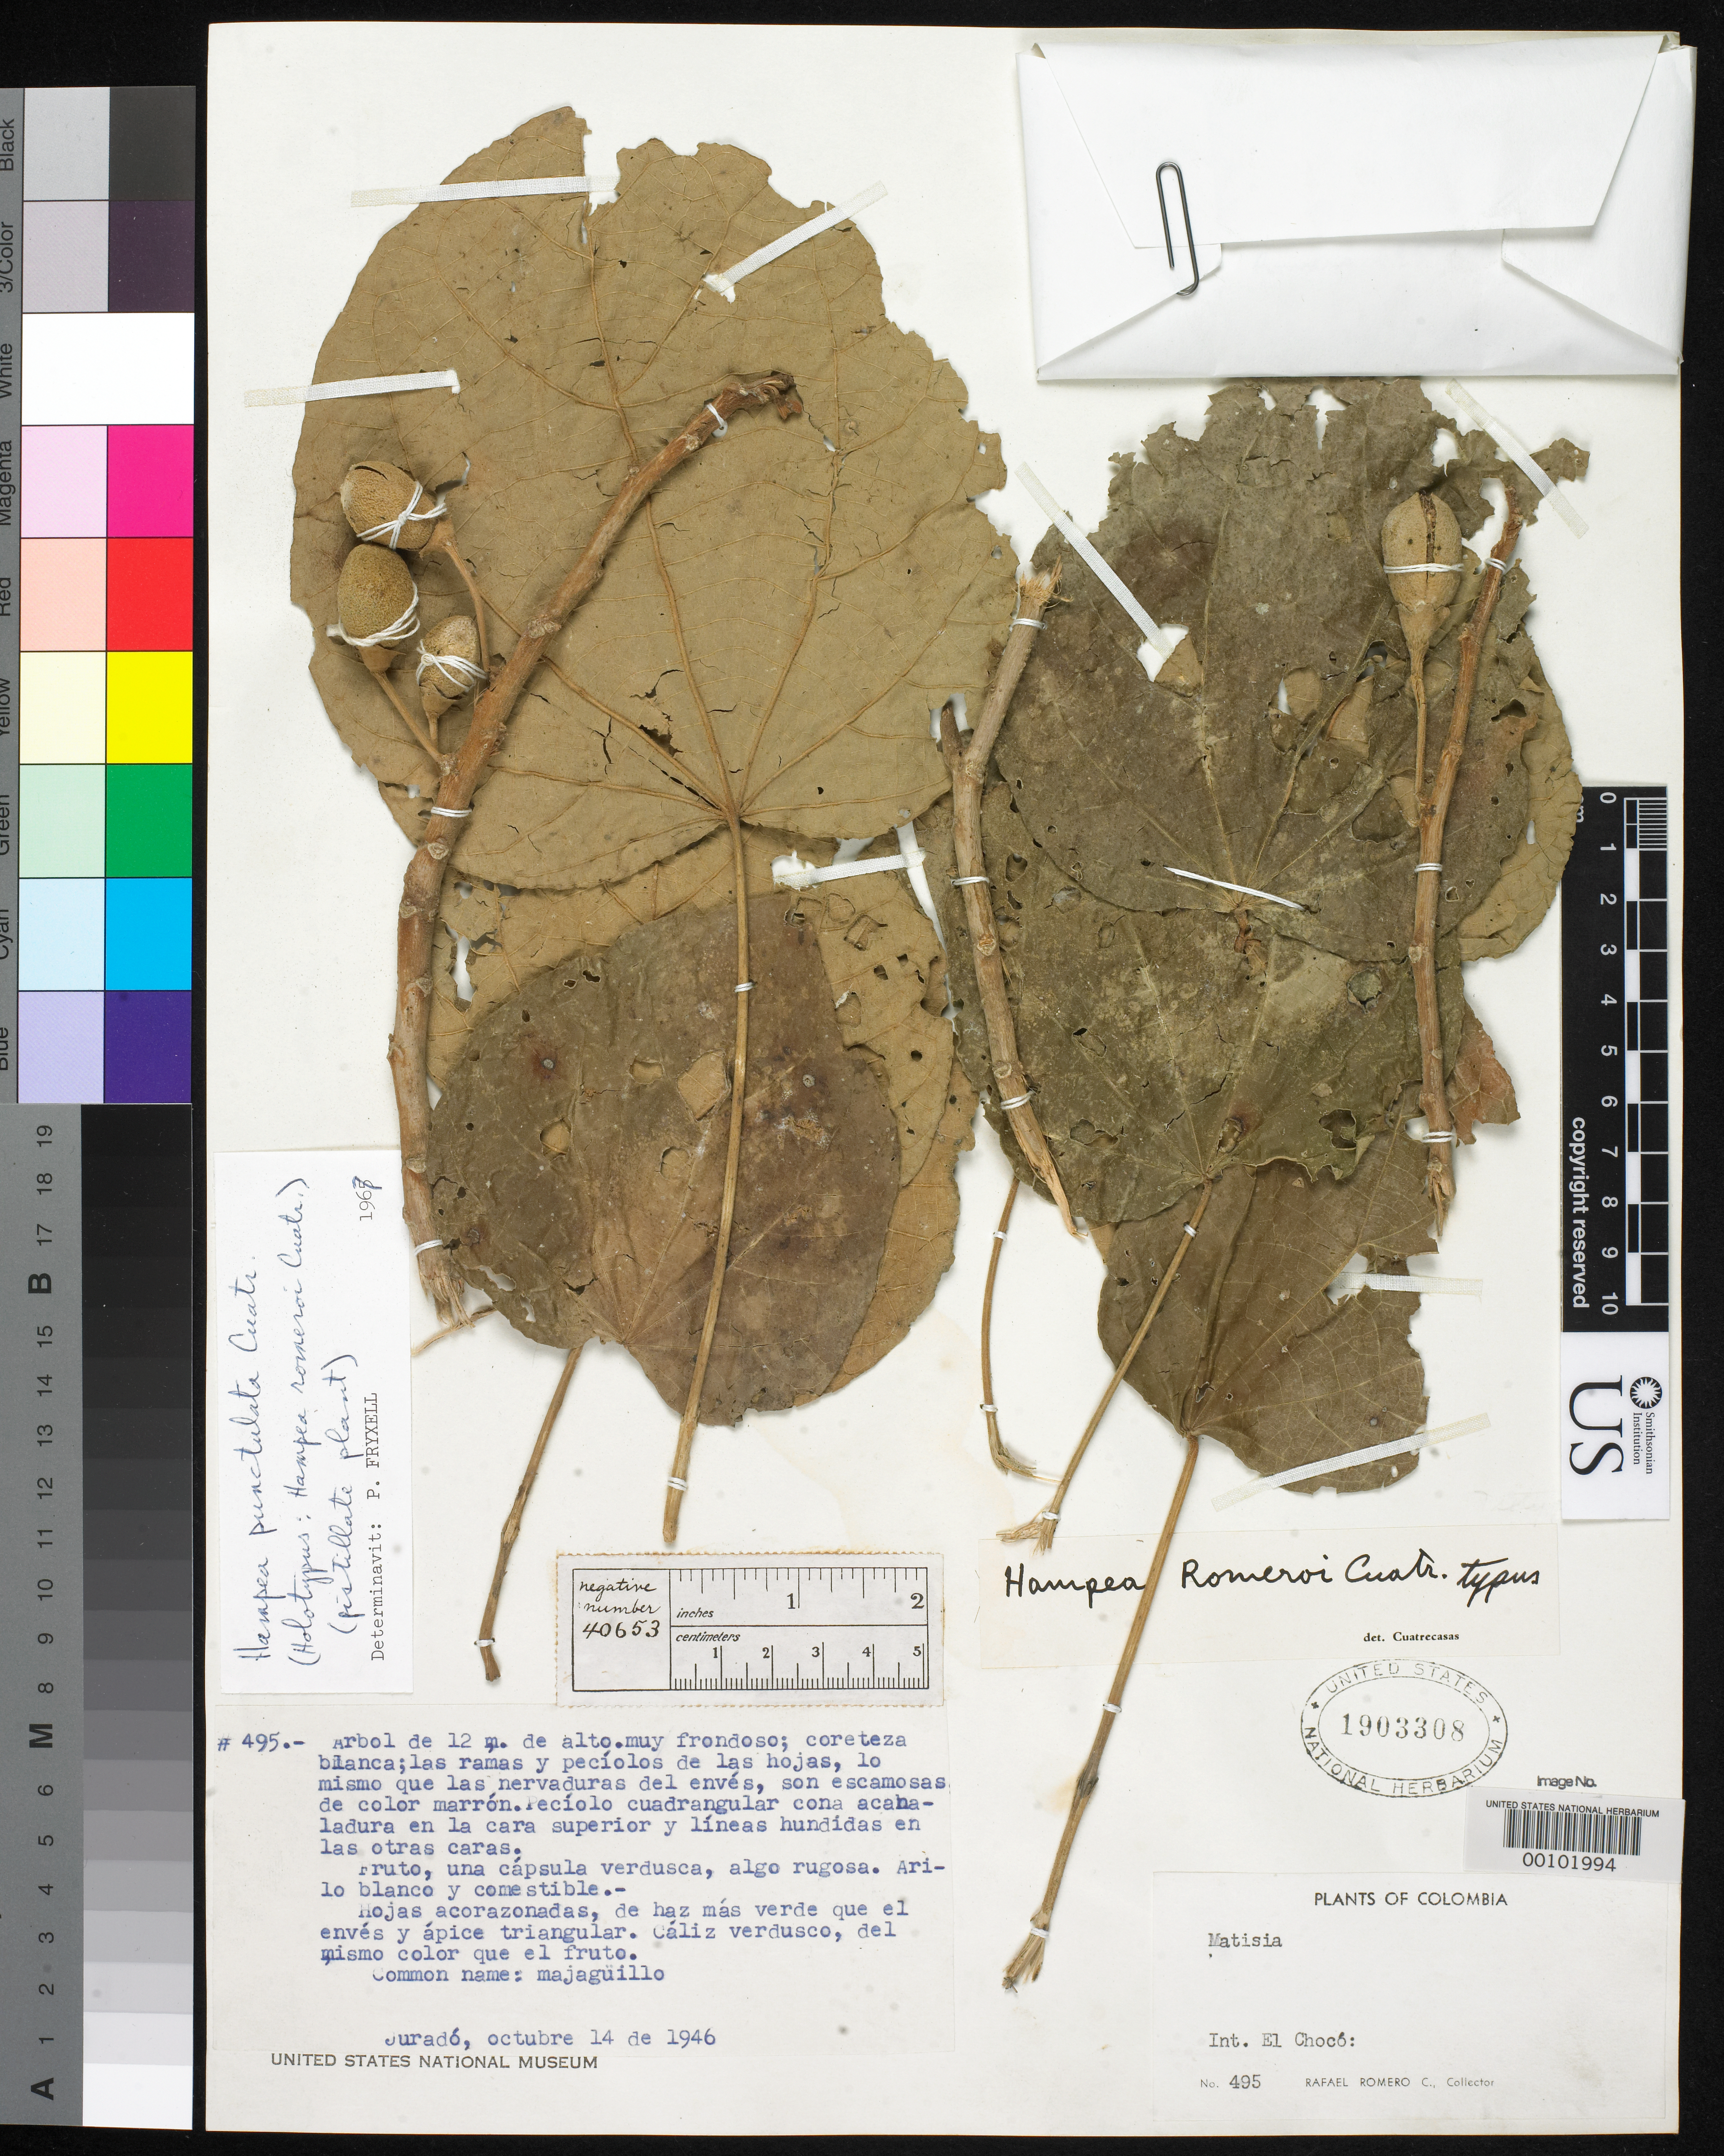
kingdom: Plantae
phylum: Tracheophyta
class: Magnoliopsida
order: Malvales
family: Malvaceae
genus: Hampea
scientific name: Hampea romeroi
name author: Cuatrec.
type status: Lectotype; Isotype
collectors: R. Romero Castañeda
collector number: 495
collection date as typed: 14 Oct 1946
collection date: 1946-10-14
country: Colombia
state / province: Chocó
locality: Jurado.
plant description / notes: This sheet (USNH 1903308) annotated (1967) and cited (1969) by P. Fryxell (1967) as "Holotypus". Protologue indicates "Holotypus" is at F but their online records indicate no such specimen.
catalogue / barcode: US 1903308